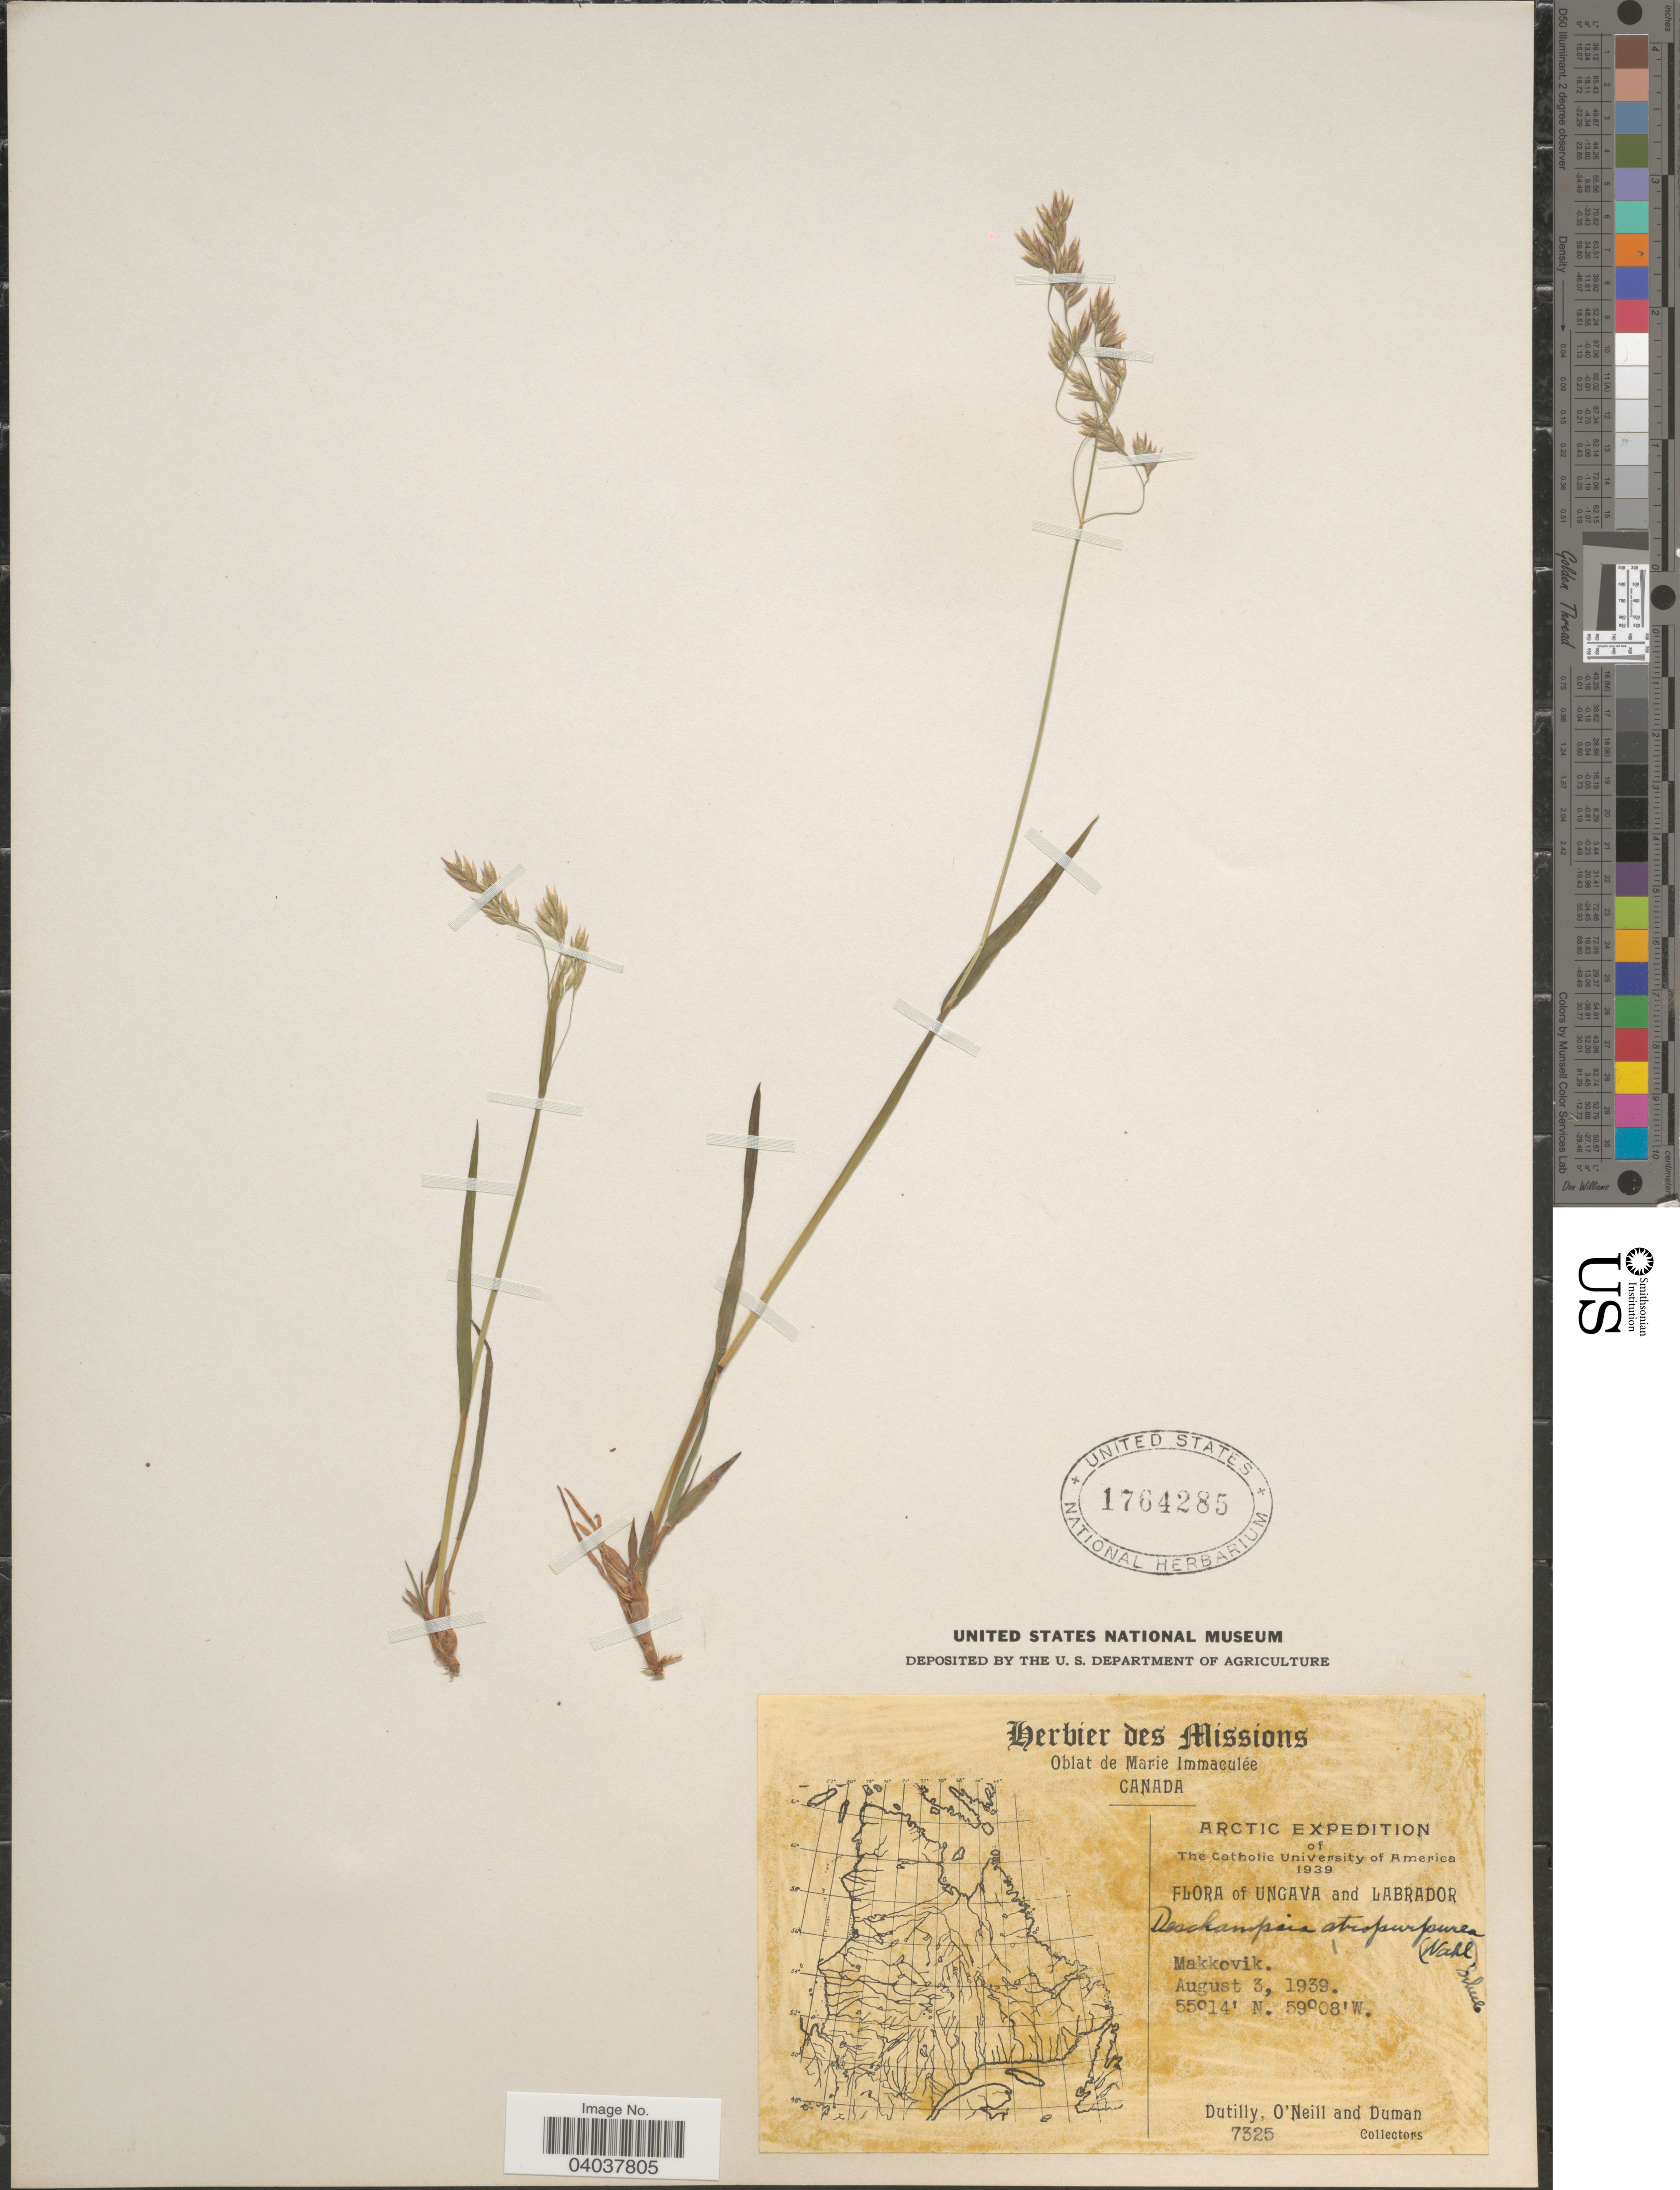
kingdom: Plantae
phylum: Tracheophyta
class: Liliopsida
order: Poales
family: Poaceae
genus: Vahlodea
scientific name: Vahlodea atropurpurea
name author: (Wahlenb.) Fr. ex Hartm.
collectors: -. Dutilly, -. O'Neill & -. Duman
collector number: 7325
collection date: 1939-08-03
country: Canada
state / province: Newfoundland and Labrador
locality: Ungava and Labrador. Makkovik.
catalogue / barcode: US 1764285